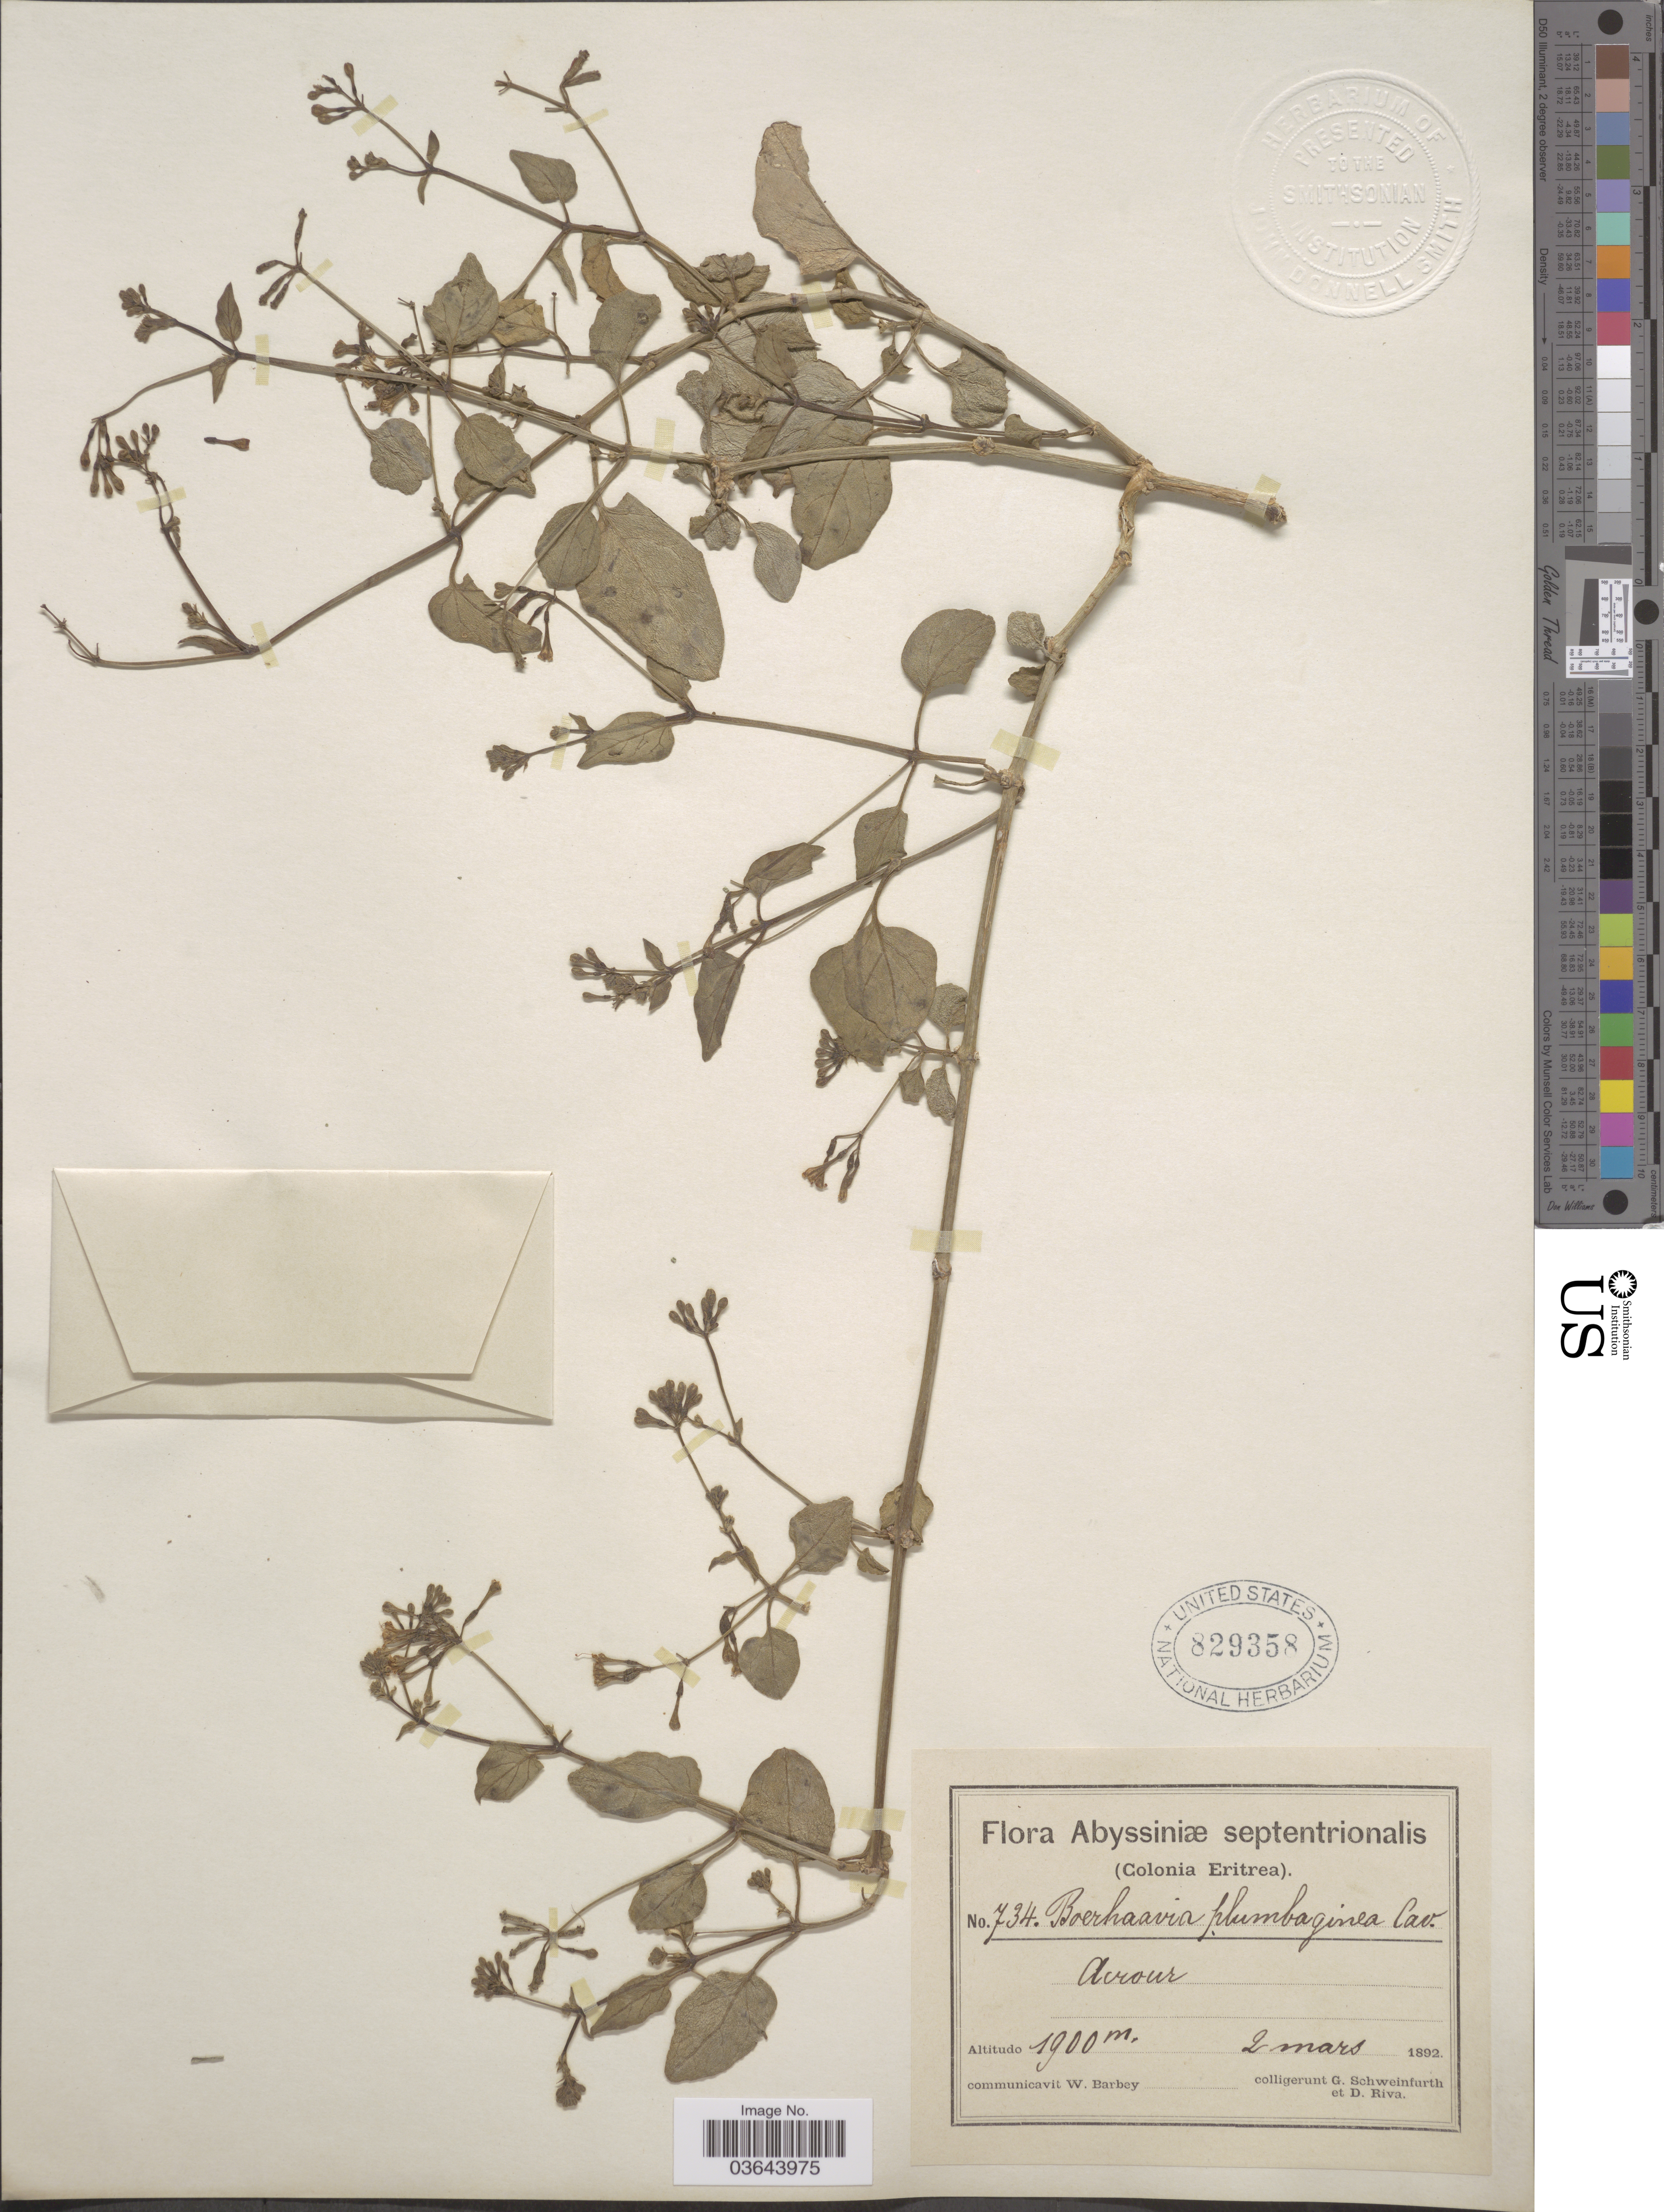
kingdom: Plantae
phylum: Tracheophyta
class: Magnoliopsida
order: Caryophyllales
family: Nyctaginaceae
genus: Boerhavia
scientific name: Boerhavia plumbaginea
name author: Cav.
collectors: G. A. Schweinfurth (herbarium) & D. Riva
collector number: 734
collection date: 1892-03-02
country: Ethiopia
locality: Abyssiniæ septentrionalis (Colonia Eritrea). Acrour.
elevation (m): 1900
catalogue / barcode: US 829358